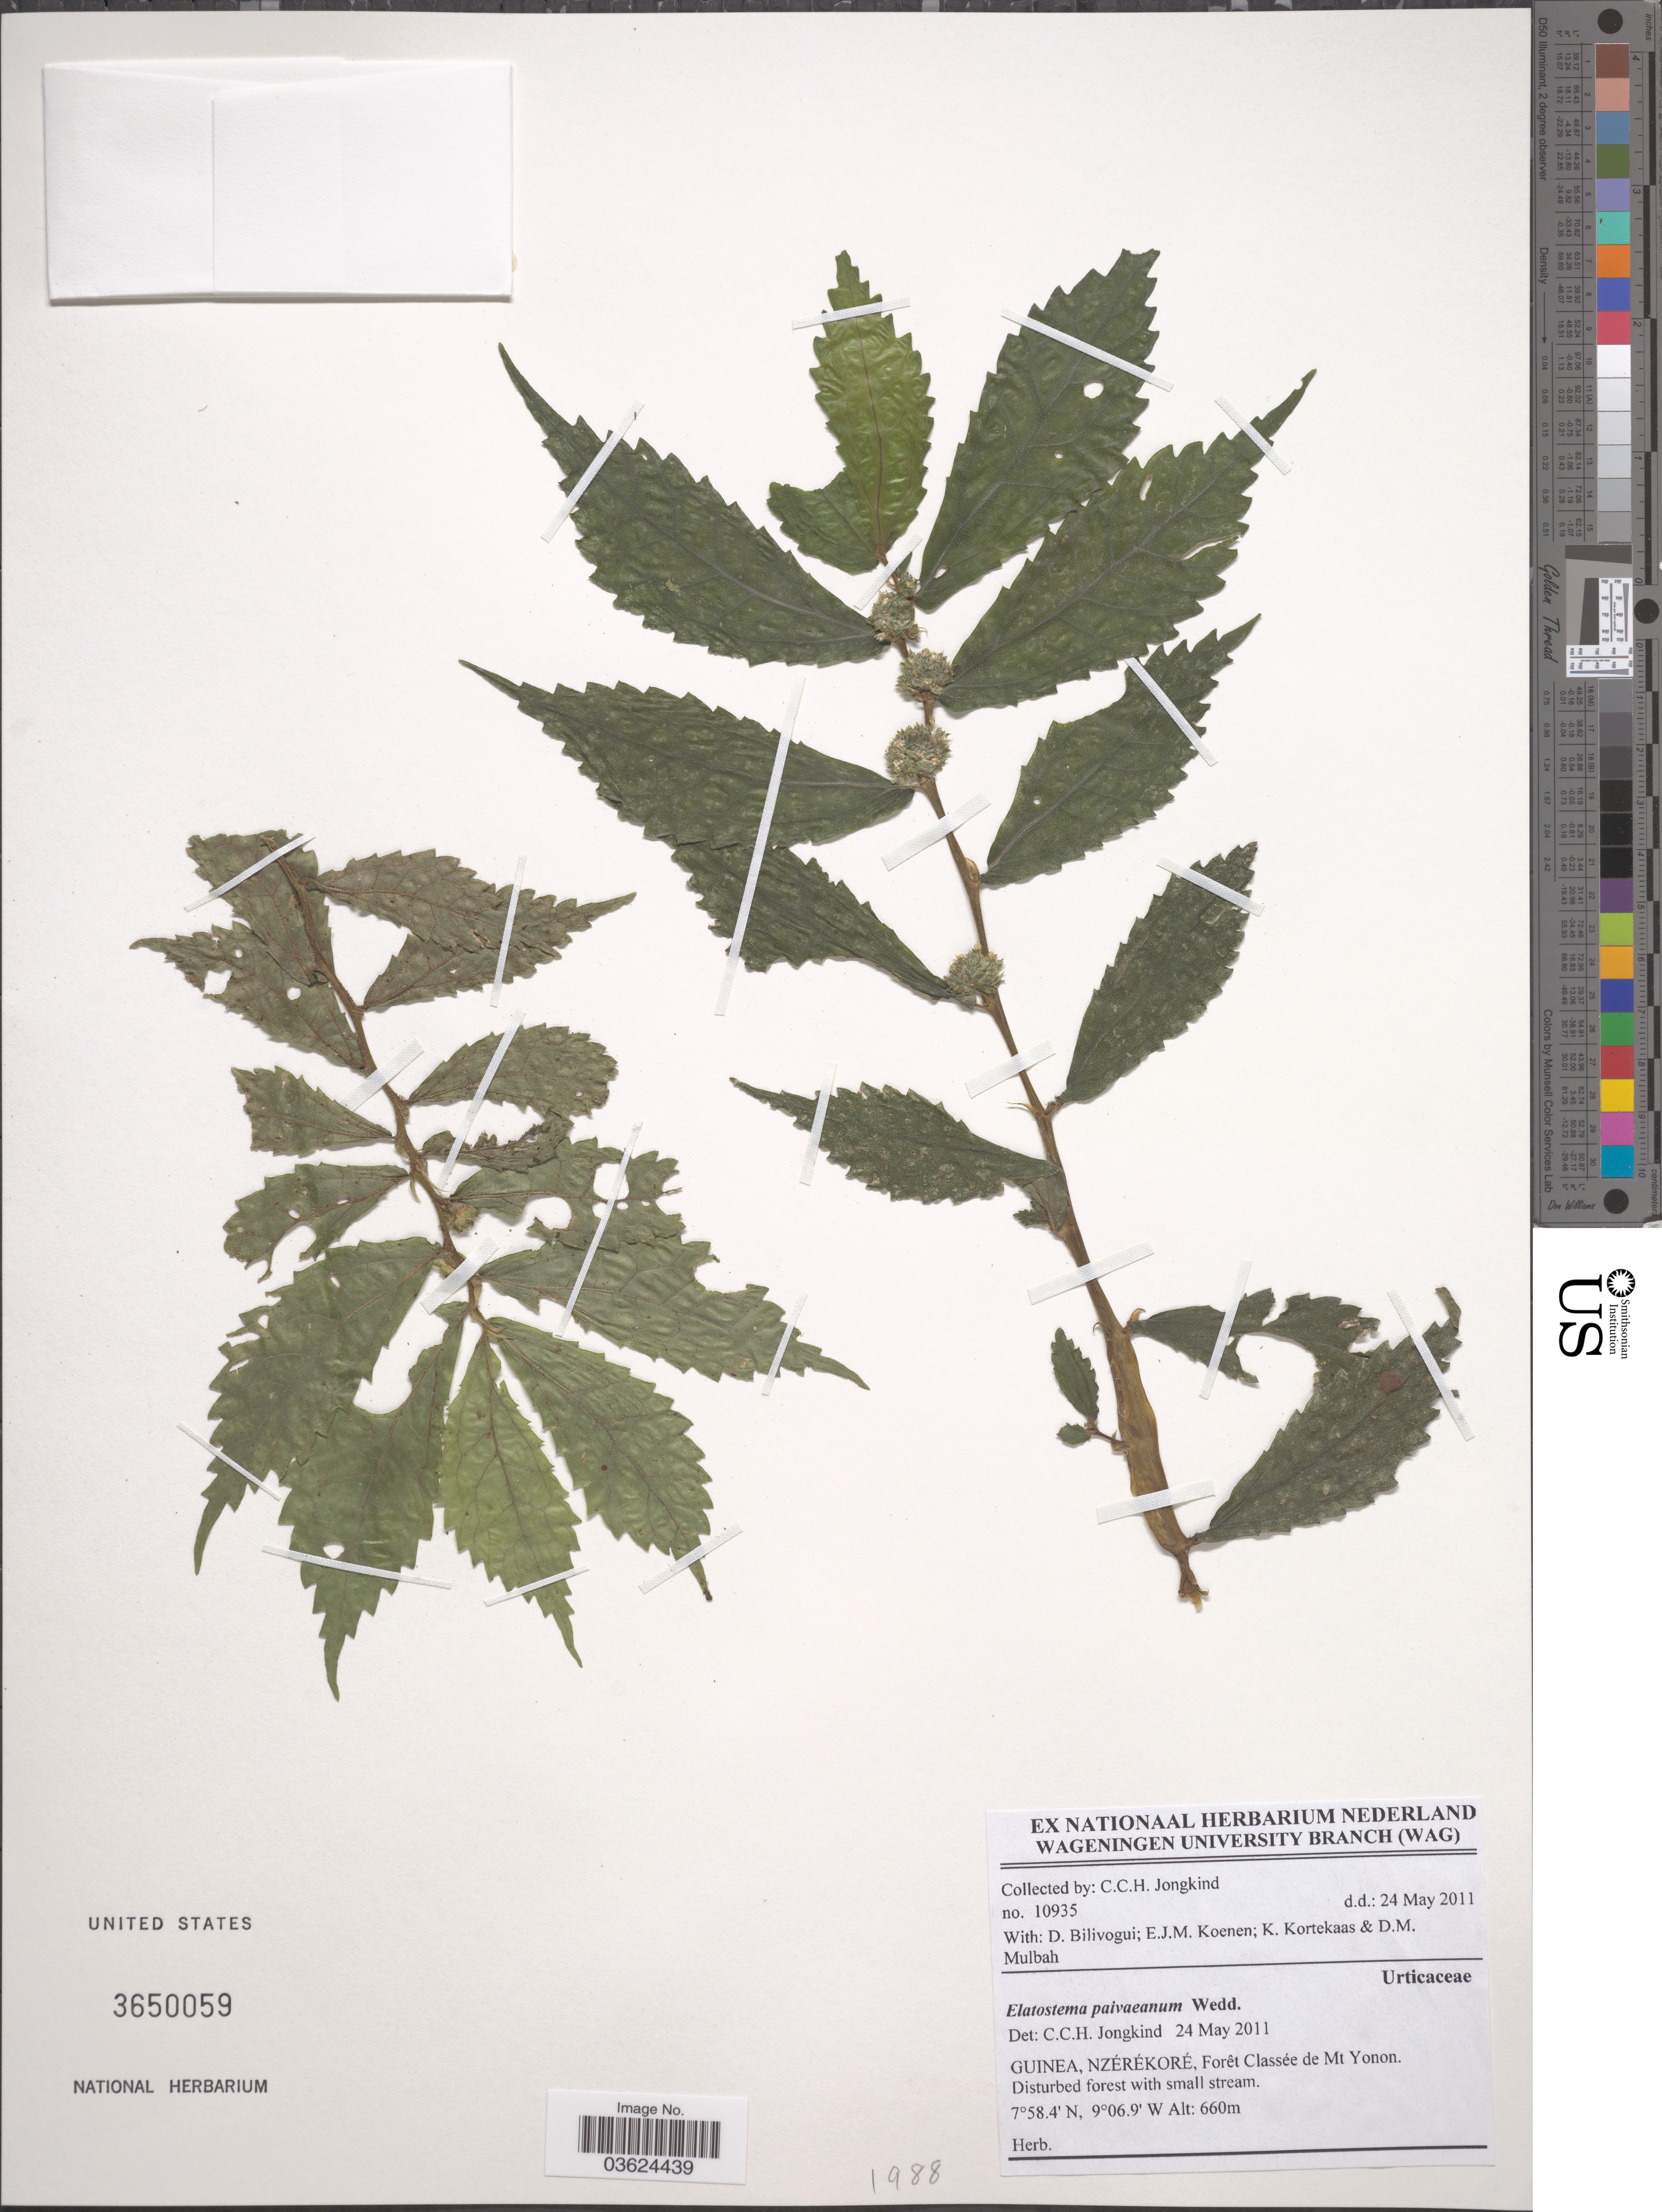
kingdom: Plantae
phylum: Tracheophyta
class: Magnoliopsida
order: Rosales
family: Urticaceae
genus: Elatostema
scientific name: Elatostema paivaeanum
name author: Wedd.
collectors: C. C. Jongkind, D. Bilivogui, E. Koenen & K. Kortekaas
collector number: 10935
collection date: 2011-05-24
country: Guinea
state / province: Nzérékoré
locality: Forêt Classée de Mt Yonon.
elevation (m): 660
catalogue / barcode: US 3650059